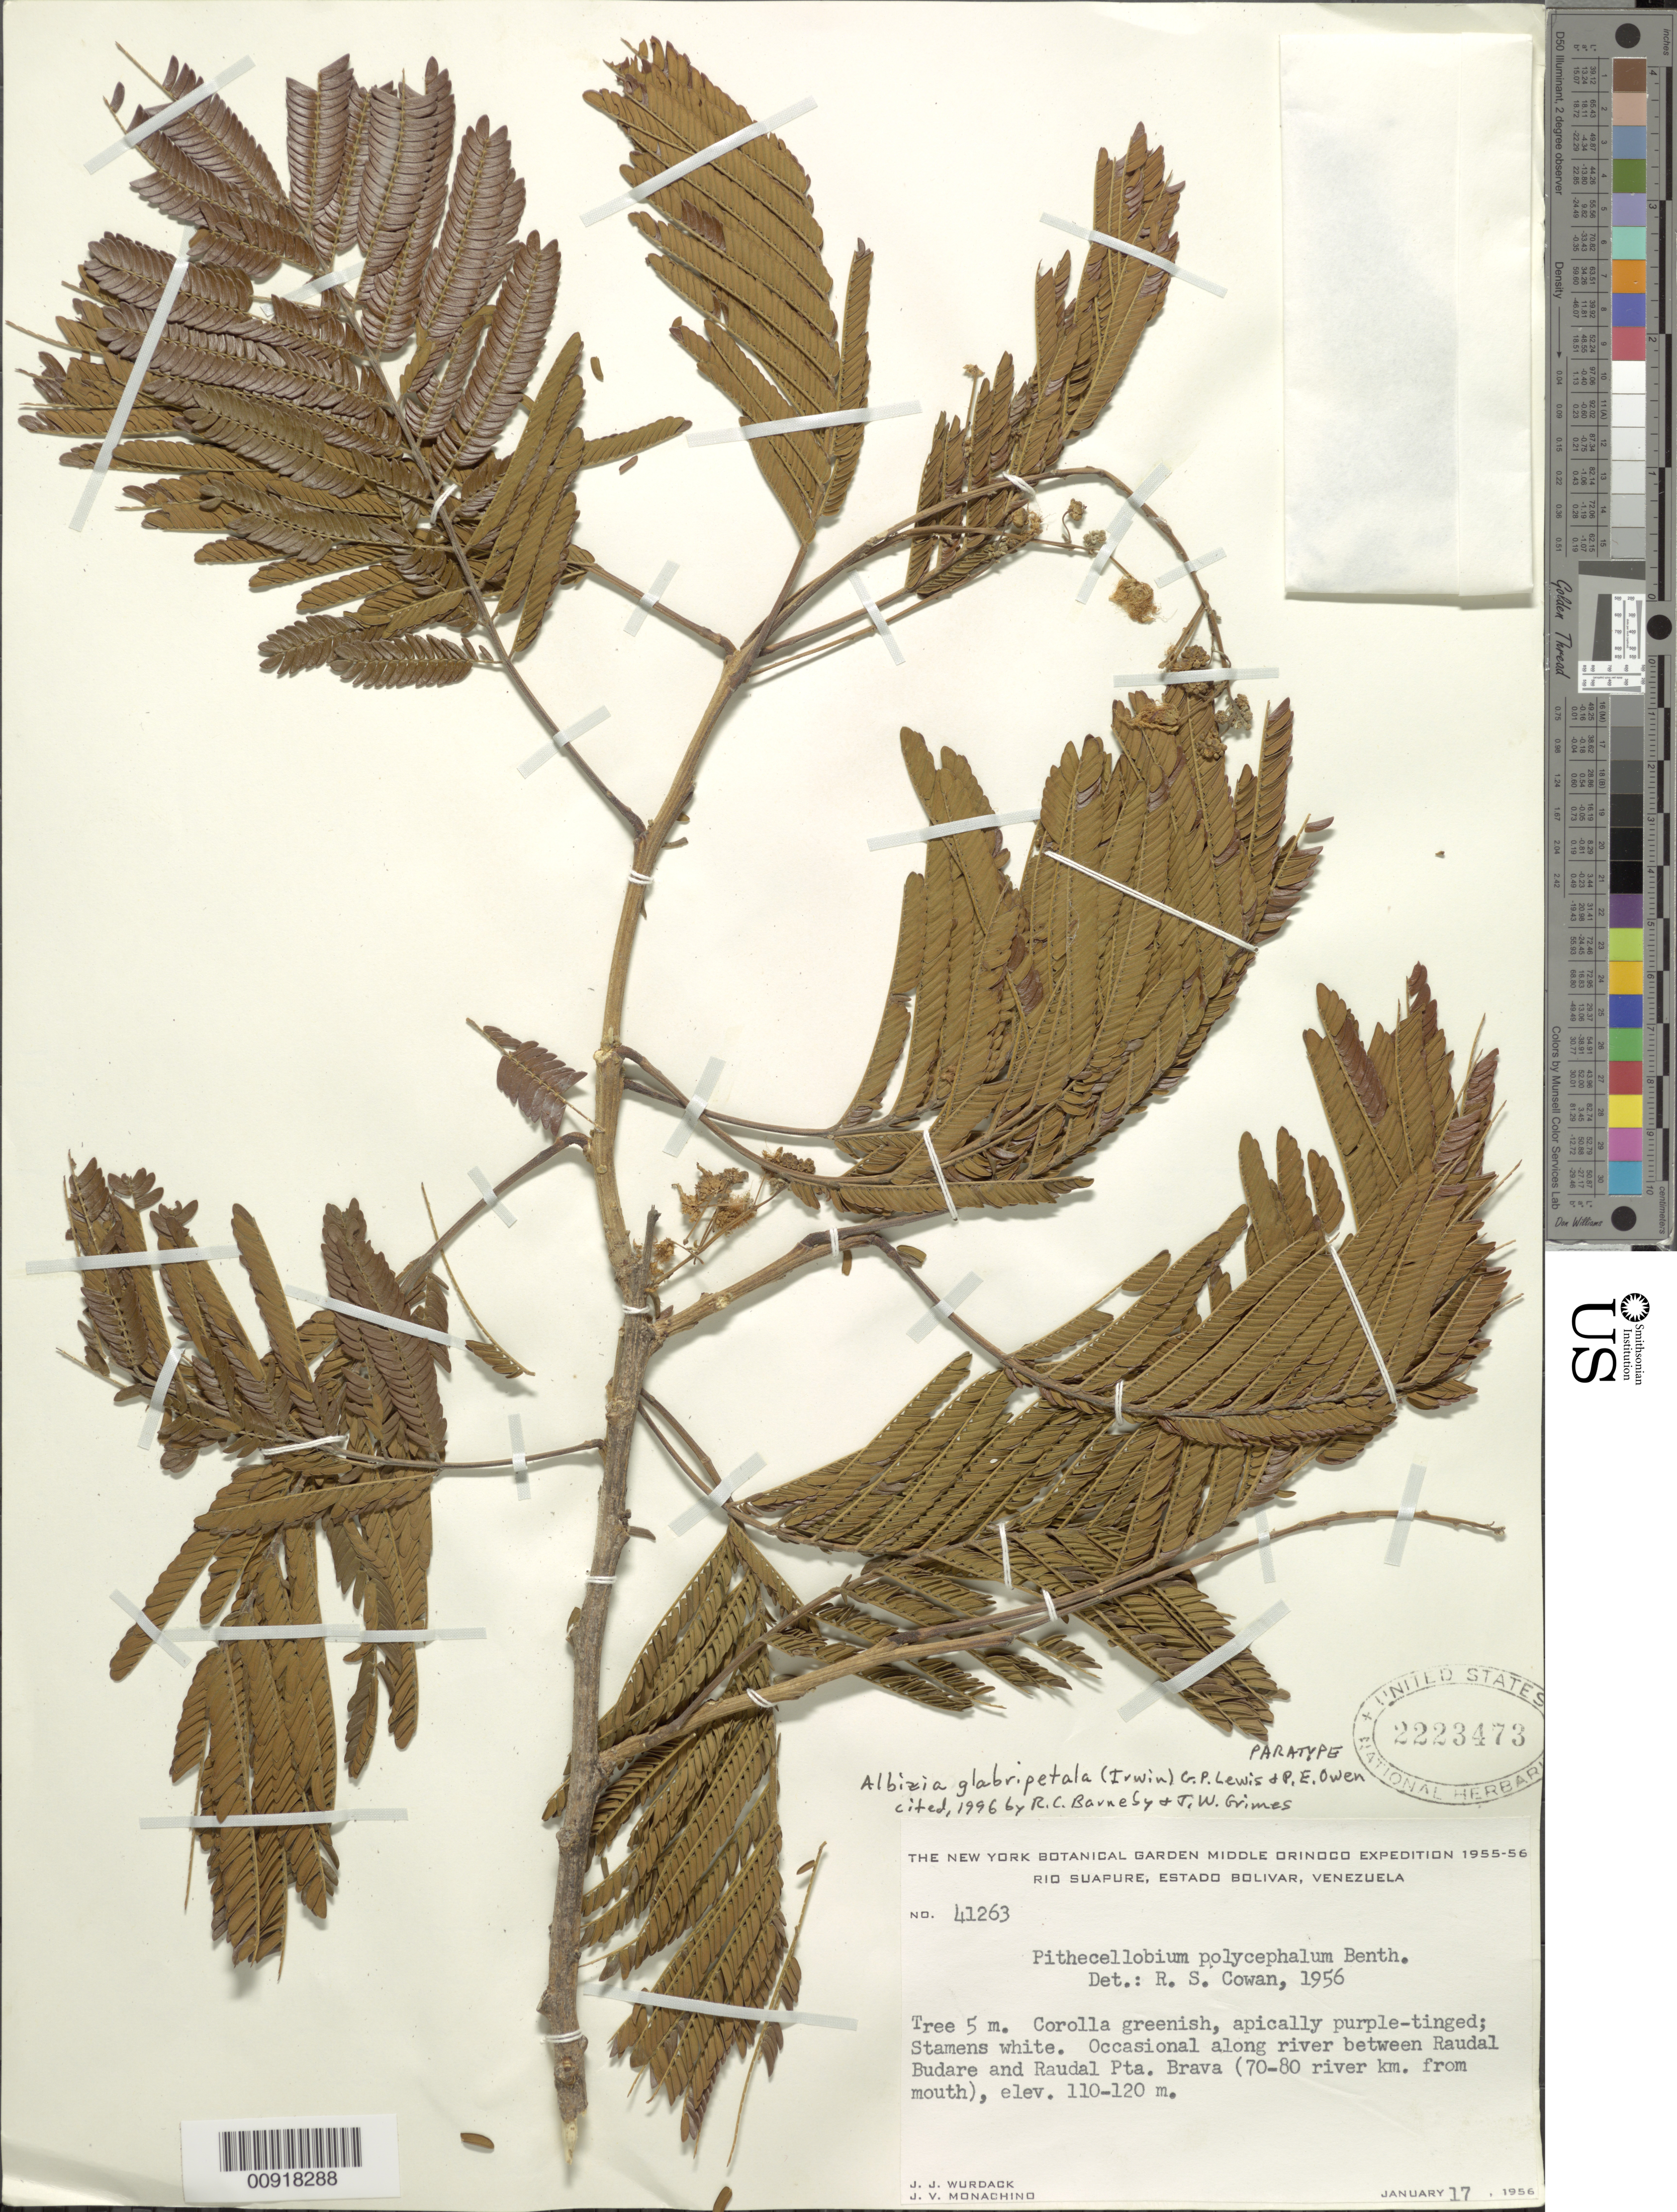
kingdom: Plantae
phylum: Tracheophyta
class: Magnoliopsida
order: Fabales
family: Fabaceae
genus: Pseudalbizzia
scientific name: Pseudalbizzia glabripetala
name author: (H.S. Irwin) Koenen & Duno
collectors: J. J. Wurdack & J. V. Monachino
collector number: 41263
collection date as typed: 17-Jan-56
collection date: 1956-01-17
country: Venezuela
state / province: Bolívar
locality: Río Suapure, between Raudal Budare and Raudal Pta. Brava, 70-80 km from mouth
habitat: Along river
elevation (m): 110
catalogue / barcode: US 2223473